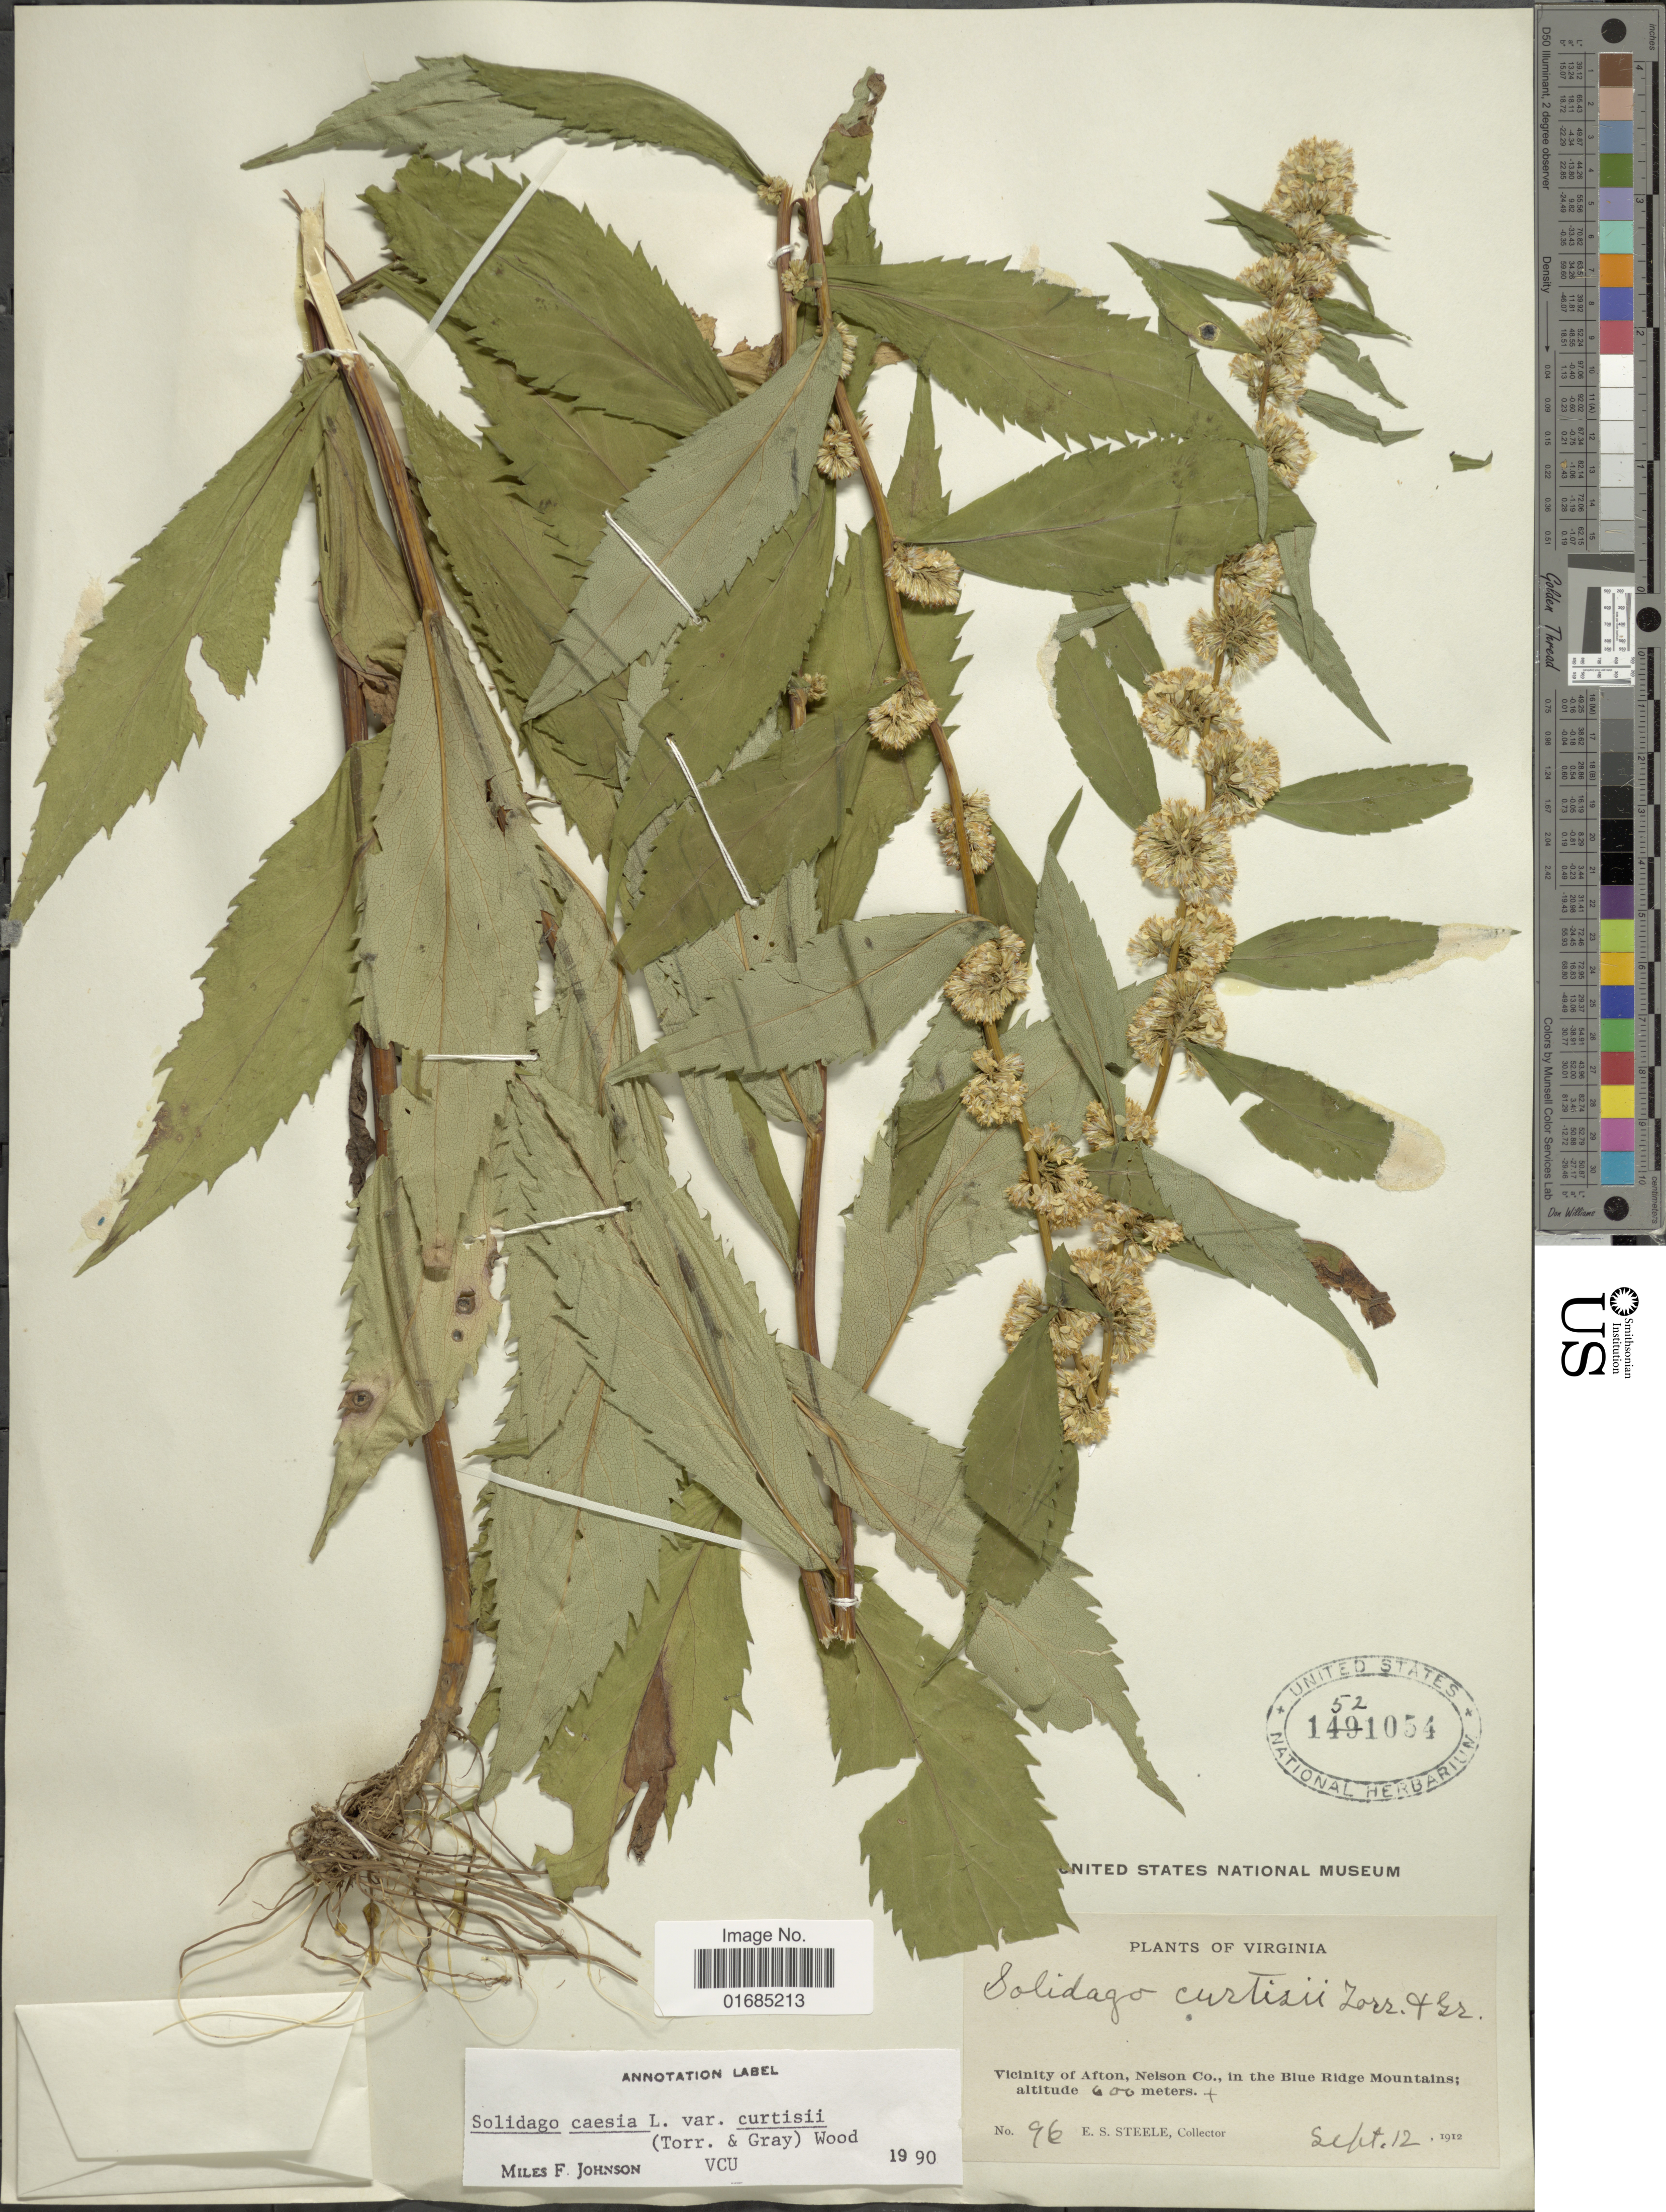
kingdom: Plantae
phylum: Tracheophyta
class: Magnoliopsida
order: Asterales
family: Asteraceae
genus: Solidago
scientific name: Solidago caesia var. curtisii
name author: (Torr. & A. Gray) C.E.S. Taylor & R.J. Taylor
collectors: E. Steele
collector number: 96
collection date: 1912-09-12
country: United States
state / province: Virginia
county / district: Nelson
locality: Virginia. Vicinity of Afton, Nelson Co., in the Blue Ridge Mountains.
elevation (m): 600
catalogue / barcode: US 1521054